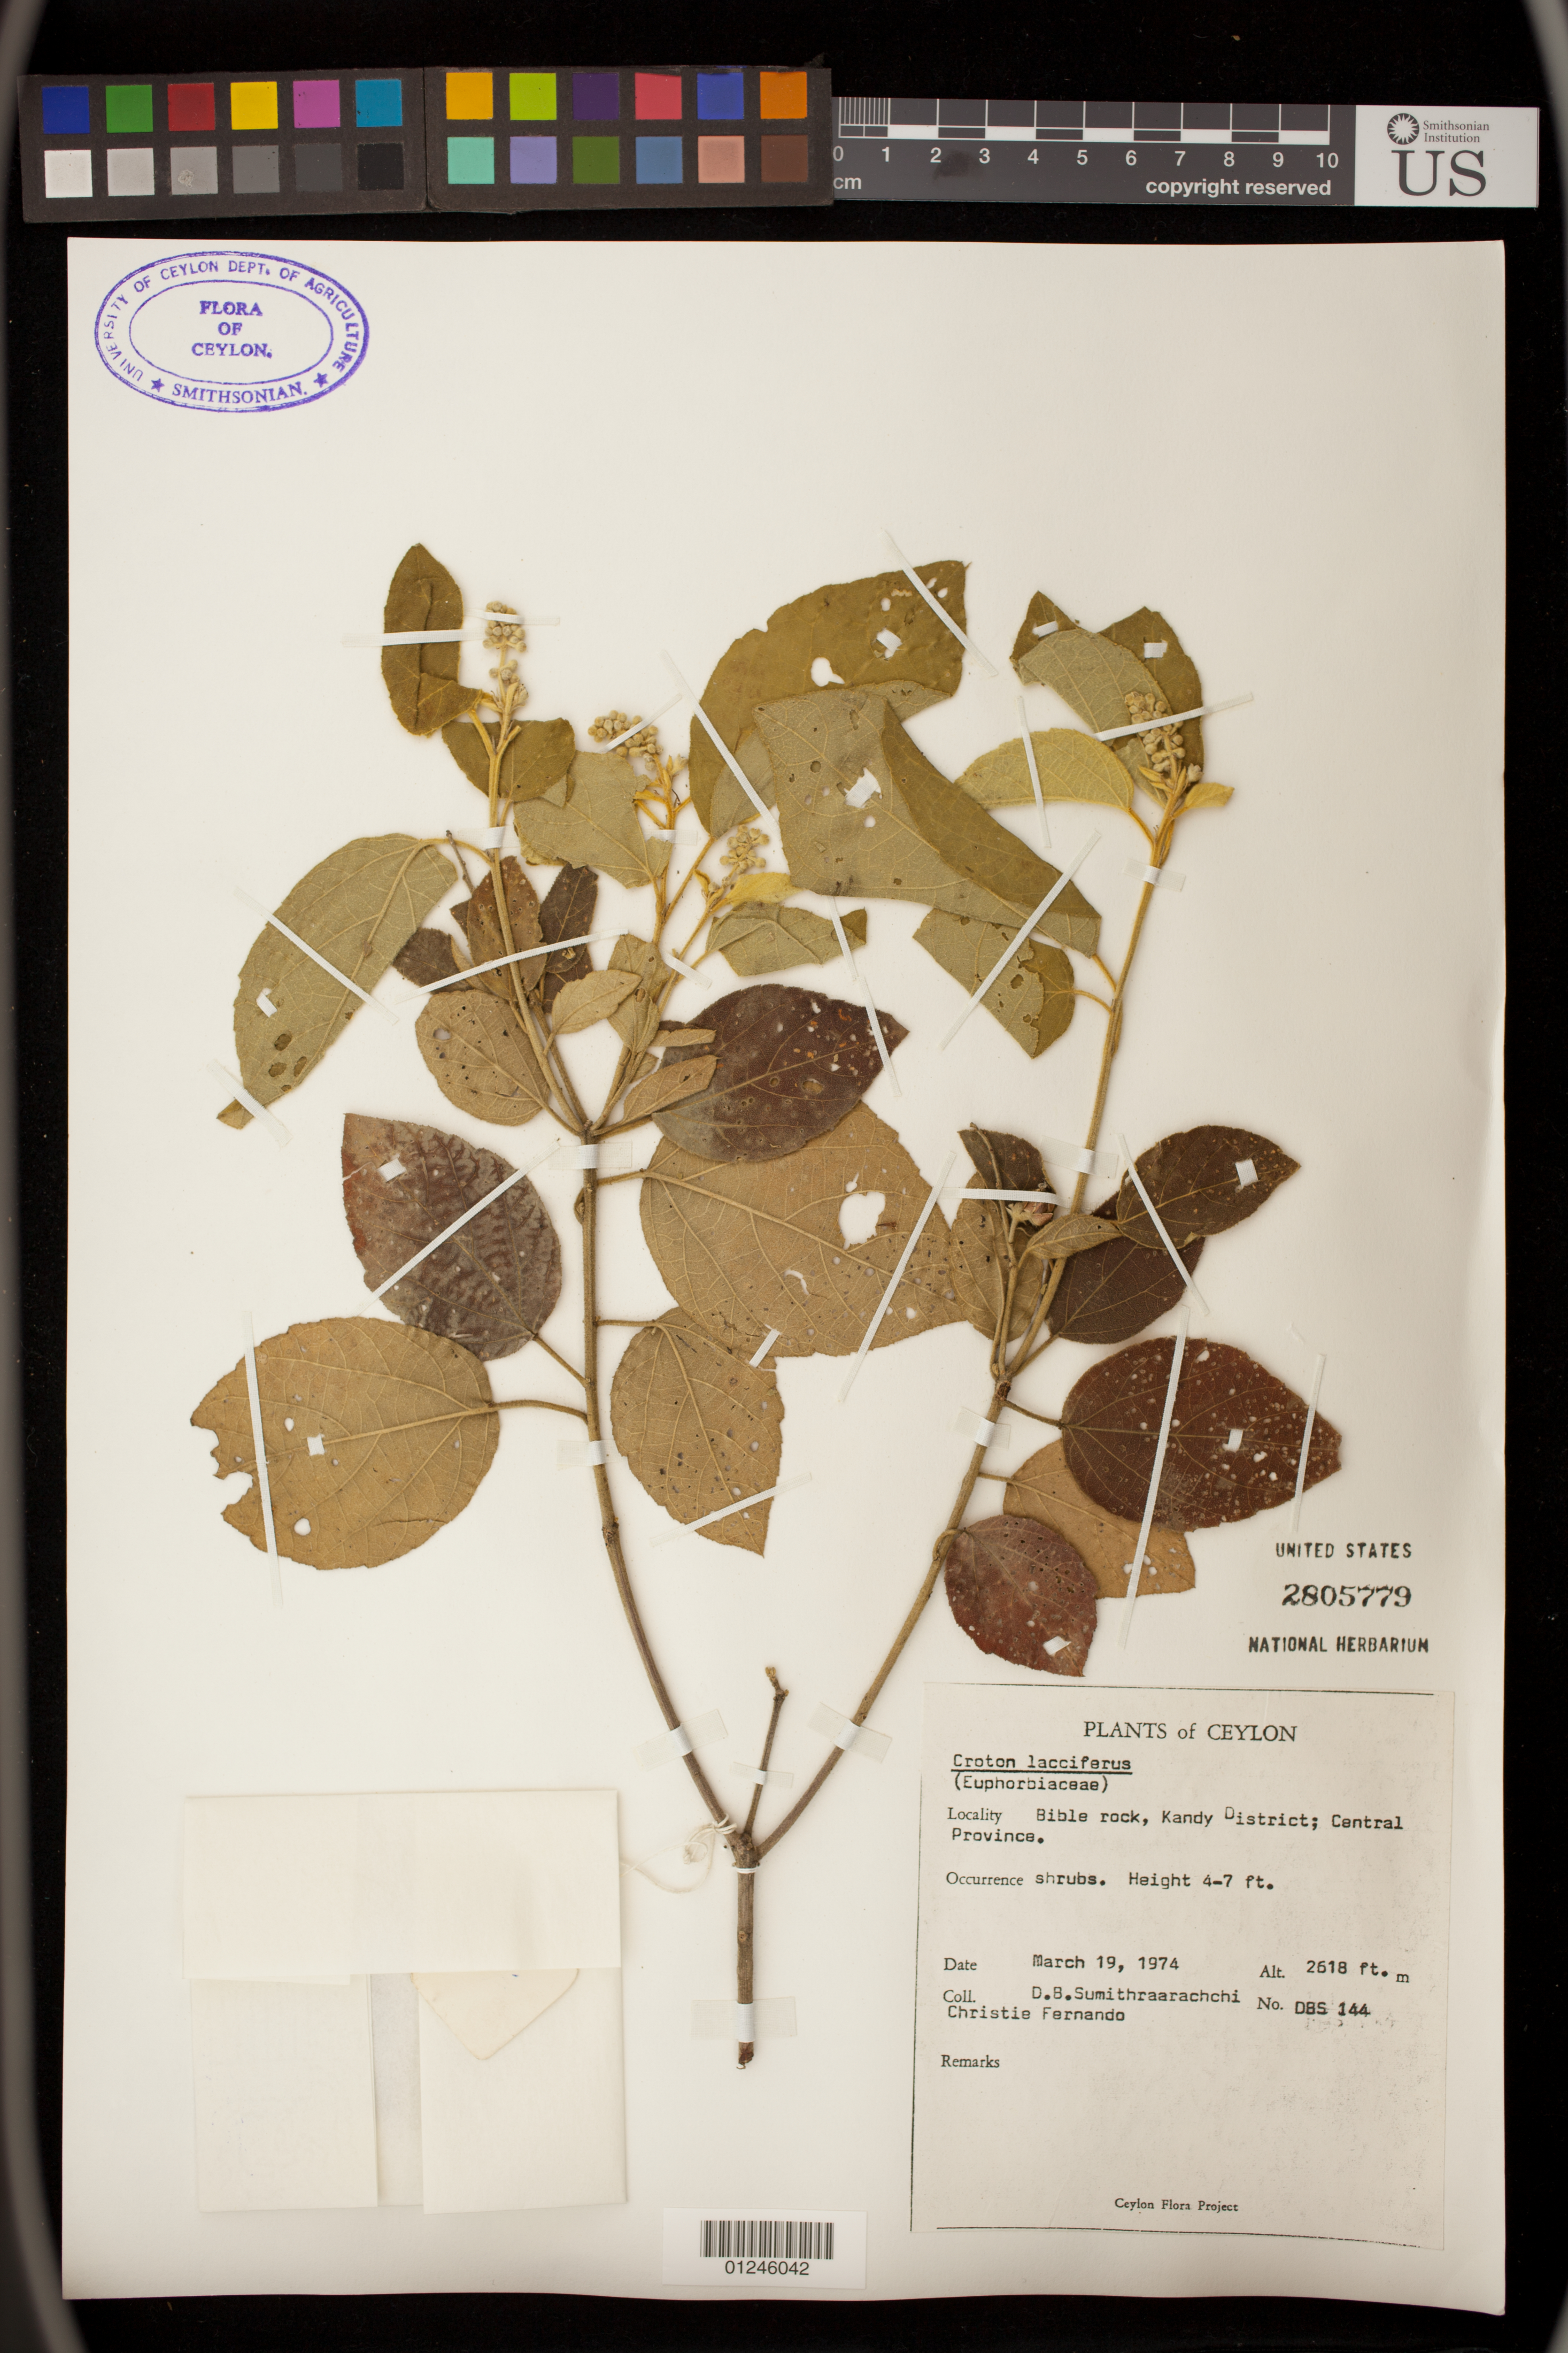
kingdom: Plantae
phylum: Tracheophyta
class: Magnoliopsida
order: Malpighiales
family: Euphorbiaceae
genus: Croton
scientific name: Croton lacciferus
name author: Blanco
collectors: D. B. Sumithraarachchi & C. Fernando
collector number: DBS 144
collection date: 1974-03-19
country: Sri Lanka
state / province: Central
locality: Bible rock, Kandy District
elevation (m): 798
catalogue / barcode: US 2805779